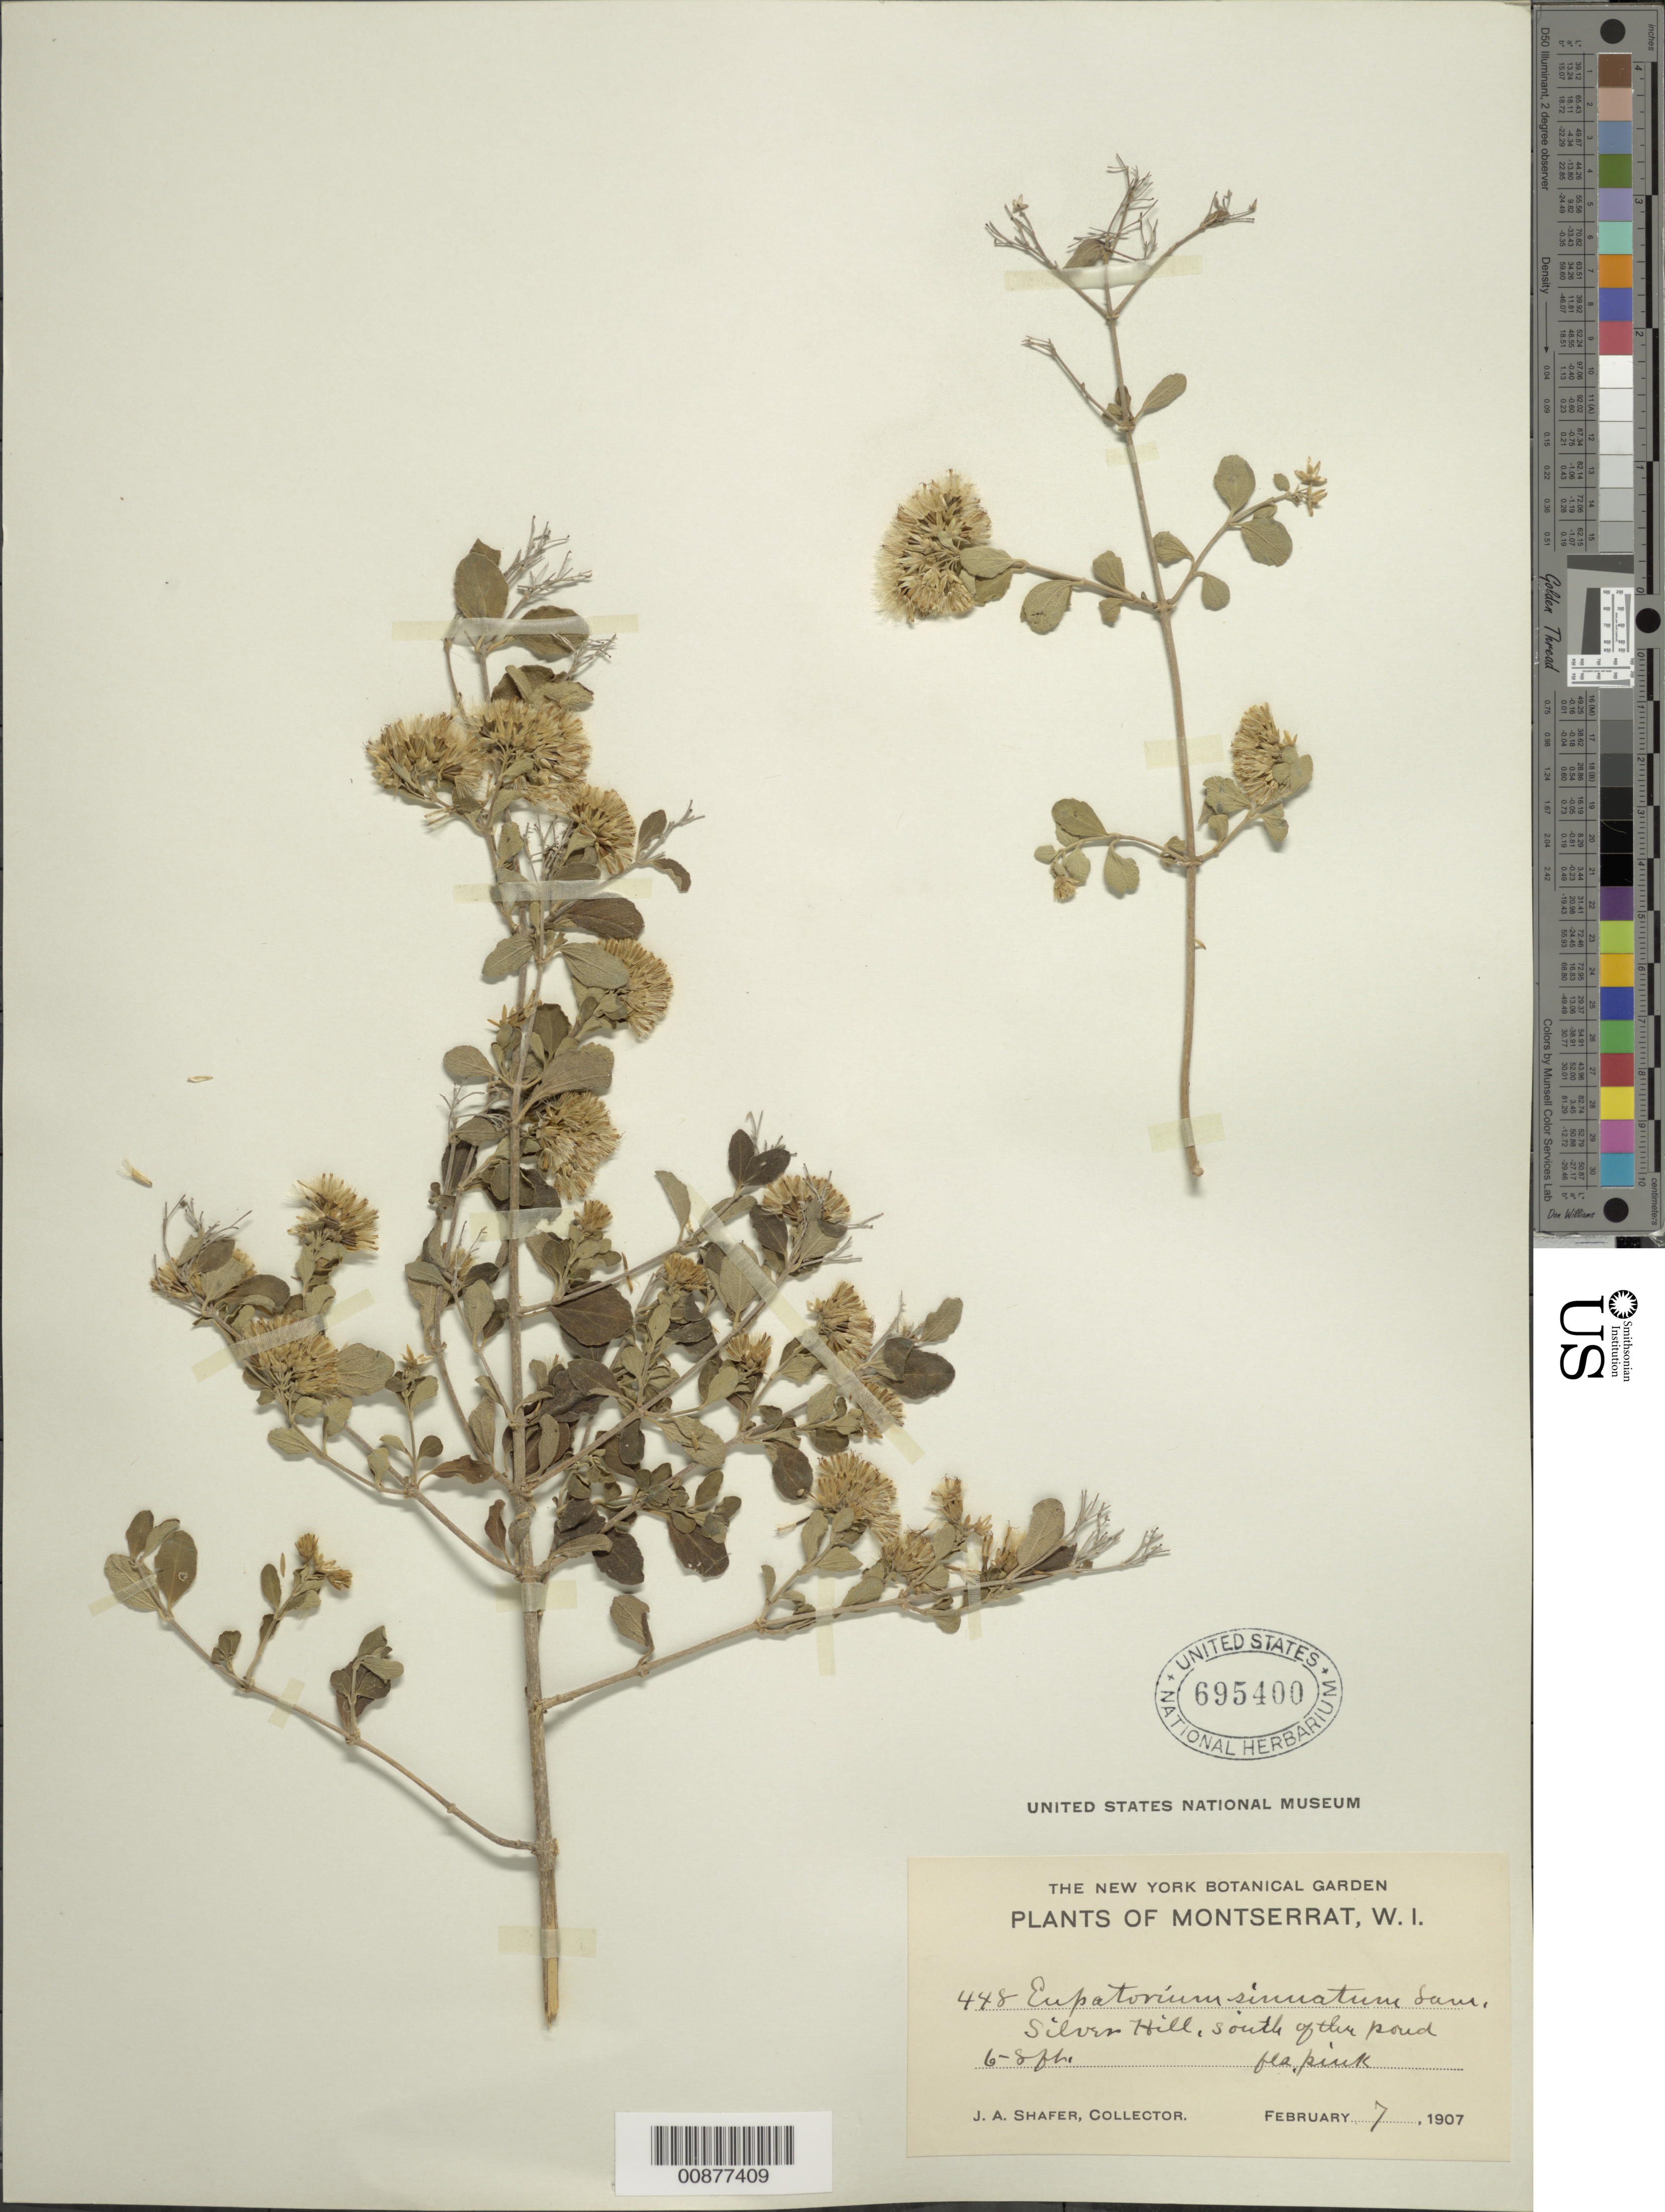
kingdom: Plantae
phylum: Tracheophyta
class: Magnoliopsida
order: Asterales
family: Asteraceae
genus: Chromolaena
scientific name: Chromolaena sinuata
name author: (Lam.) R.M. King & H. Rob.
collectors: J. A. Shafer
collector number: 448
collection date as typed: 07 Feb 1907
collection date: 1907-02-07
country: Montserrat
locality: Silver Hill, south of pond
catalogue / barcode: US 695400